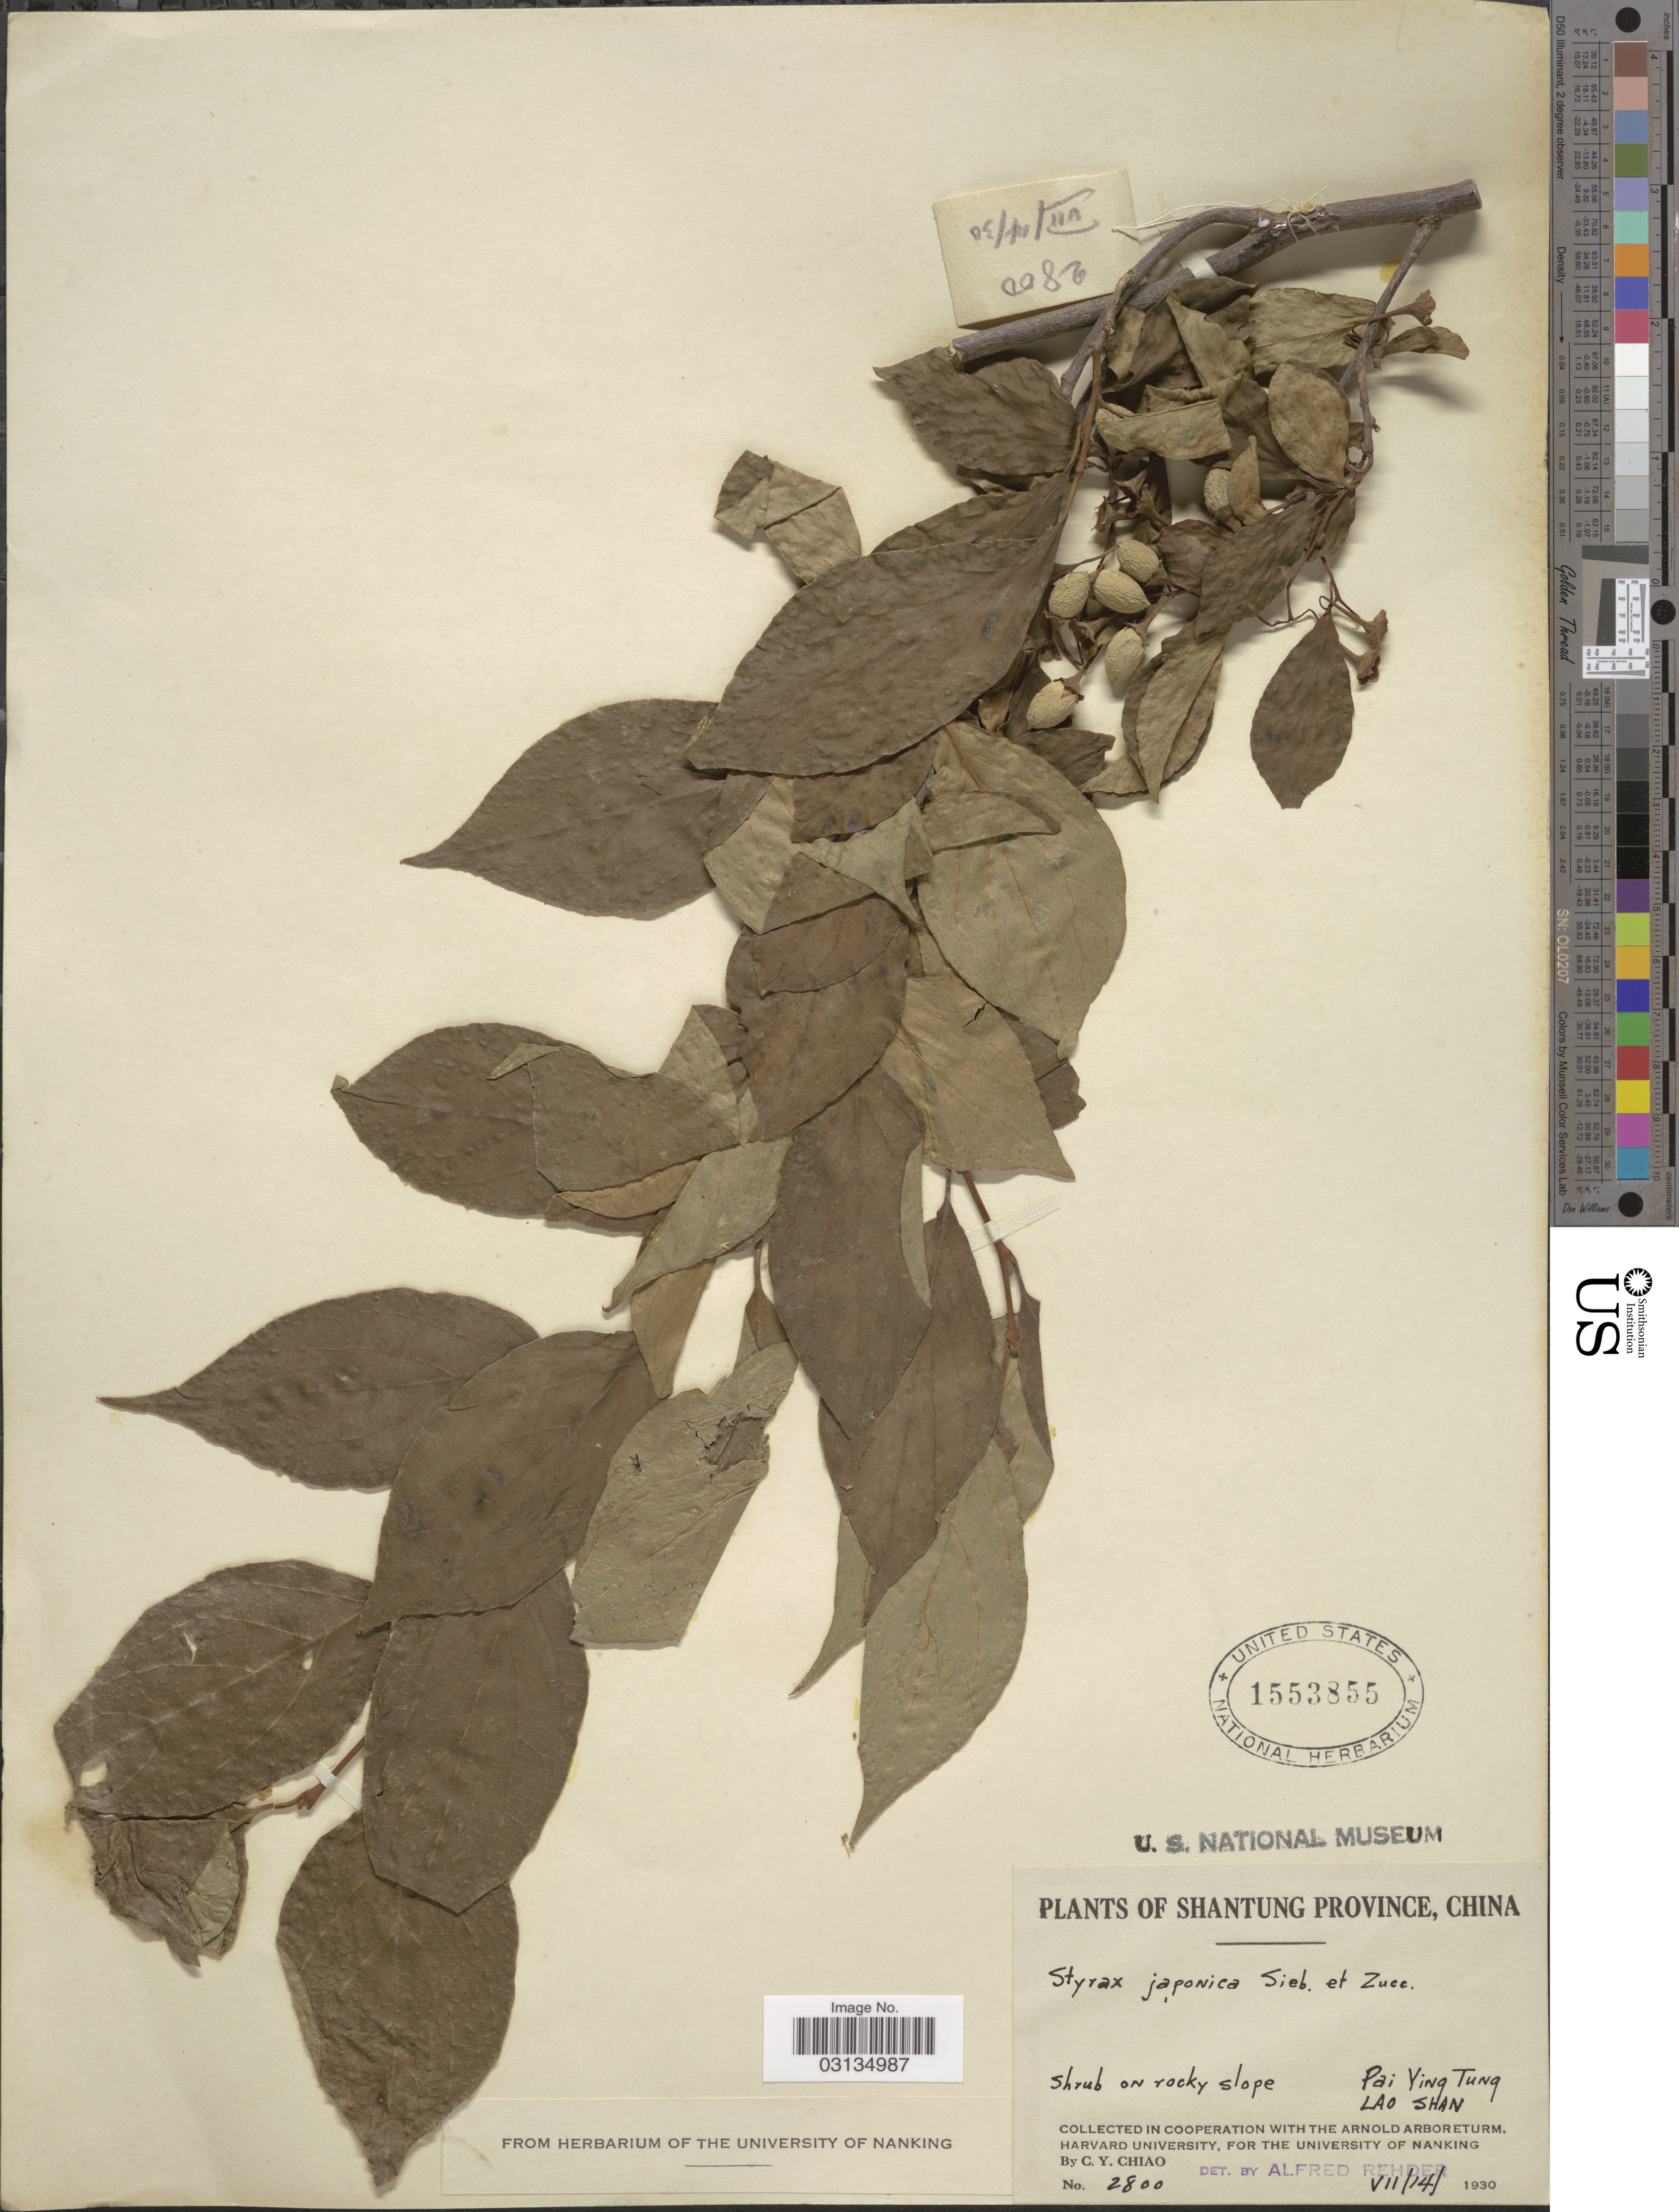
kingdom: Plantae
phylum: Tracheophyta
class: Magnoliopsida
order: Ericales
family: Styracaceae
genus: Styrax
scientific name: Styrax japonicus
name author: Siebold & Zucc.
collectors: C. Y. Chiao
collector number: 2800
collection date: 1930-07-14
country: China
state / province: Shandong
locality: Shantung Province. Pai Ying Tung. Lao Shan.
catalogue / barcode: US 1553855